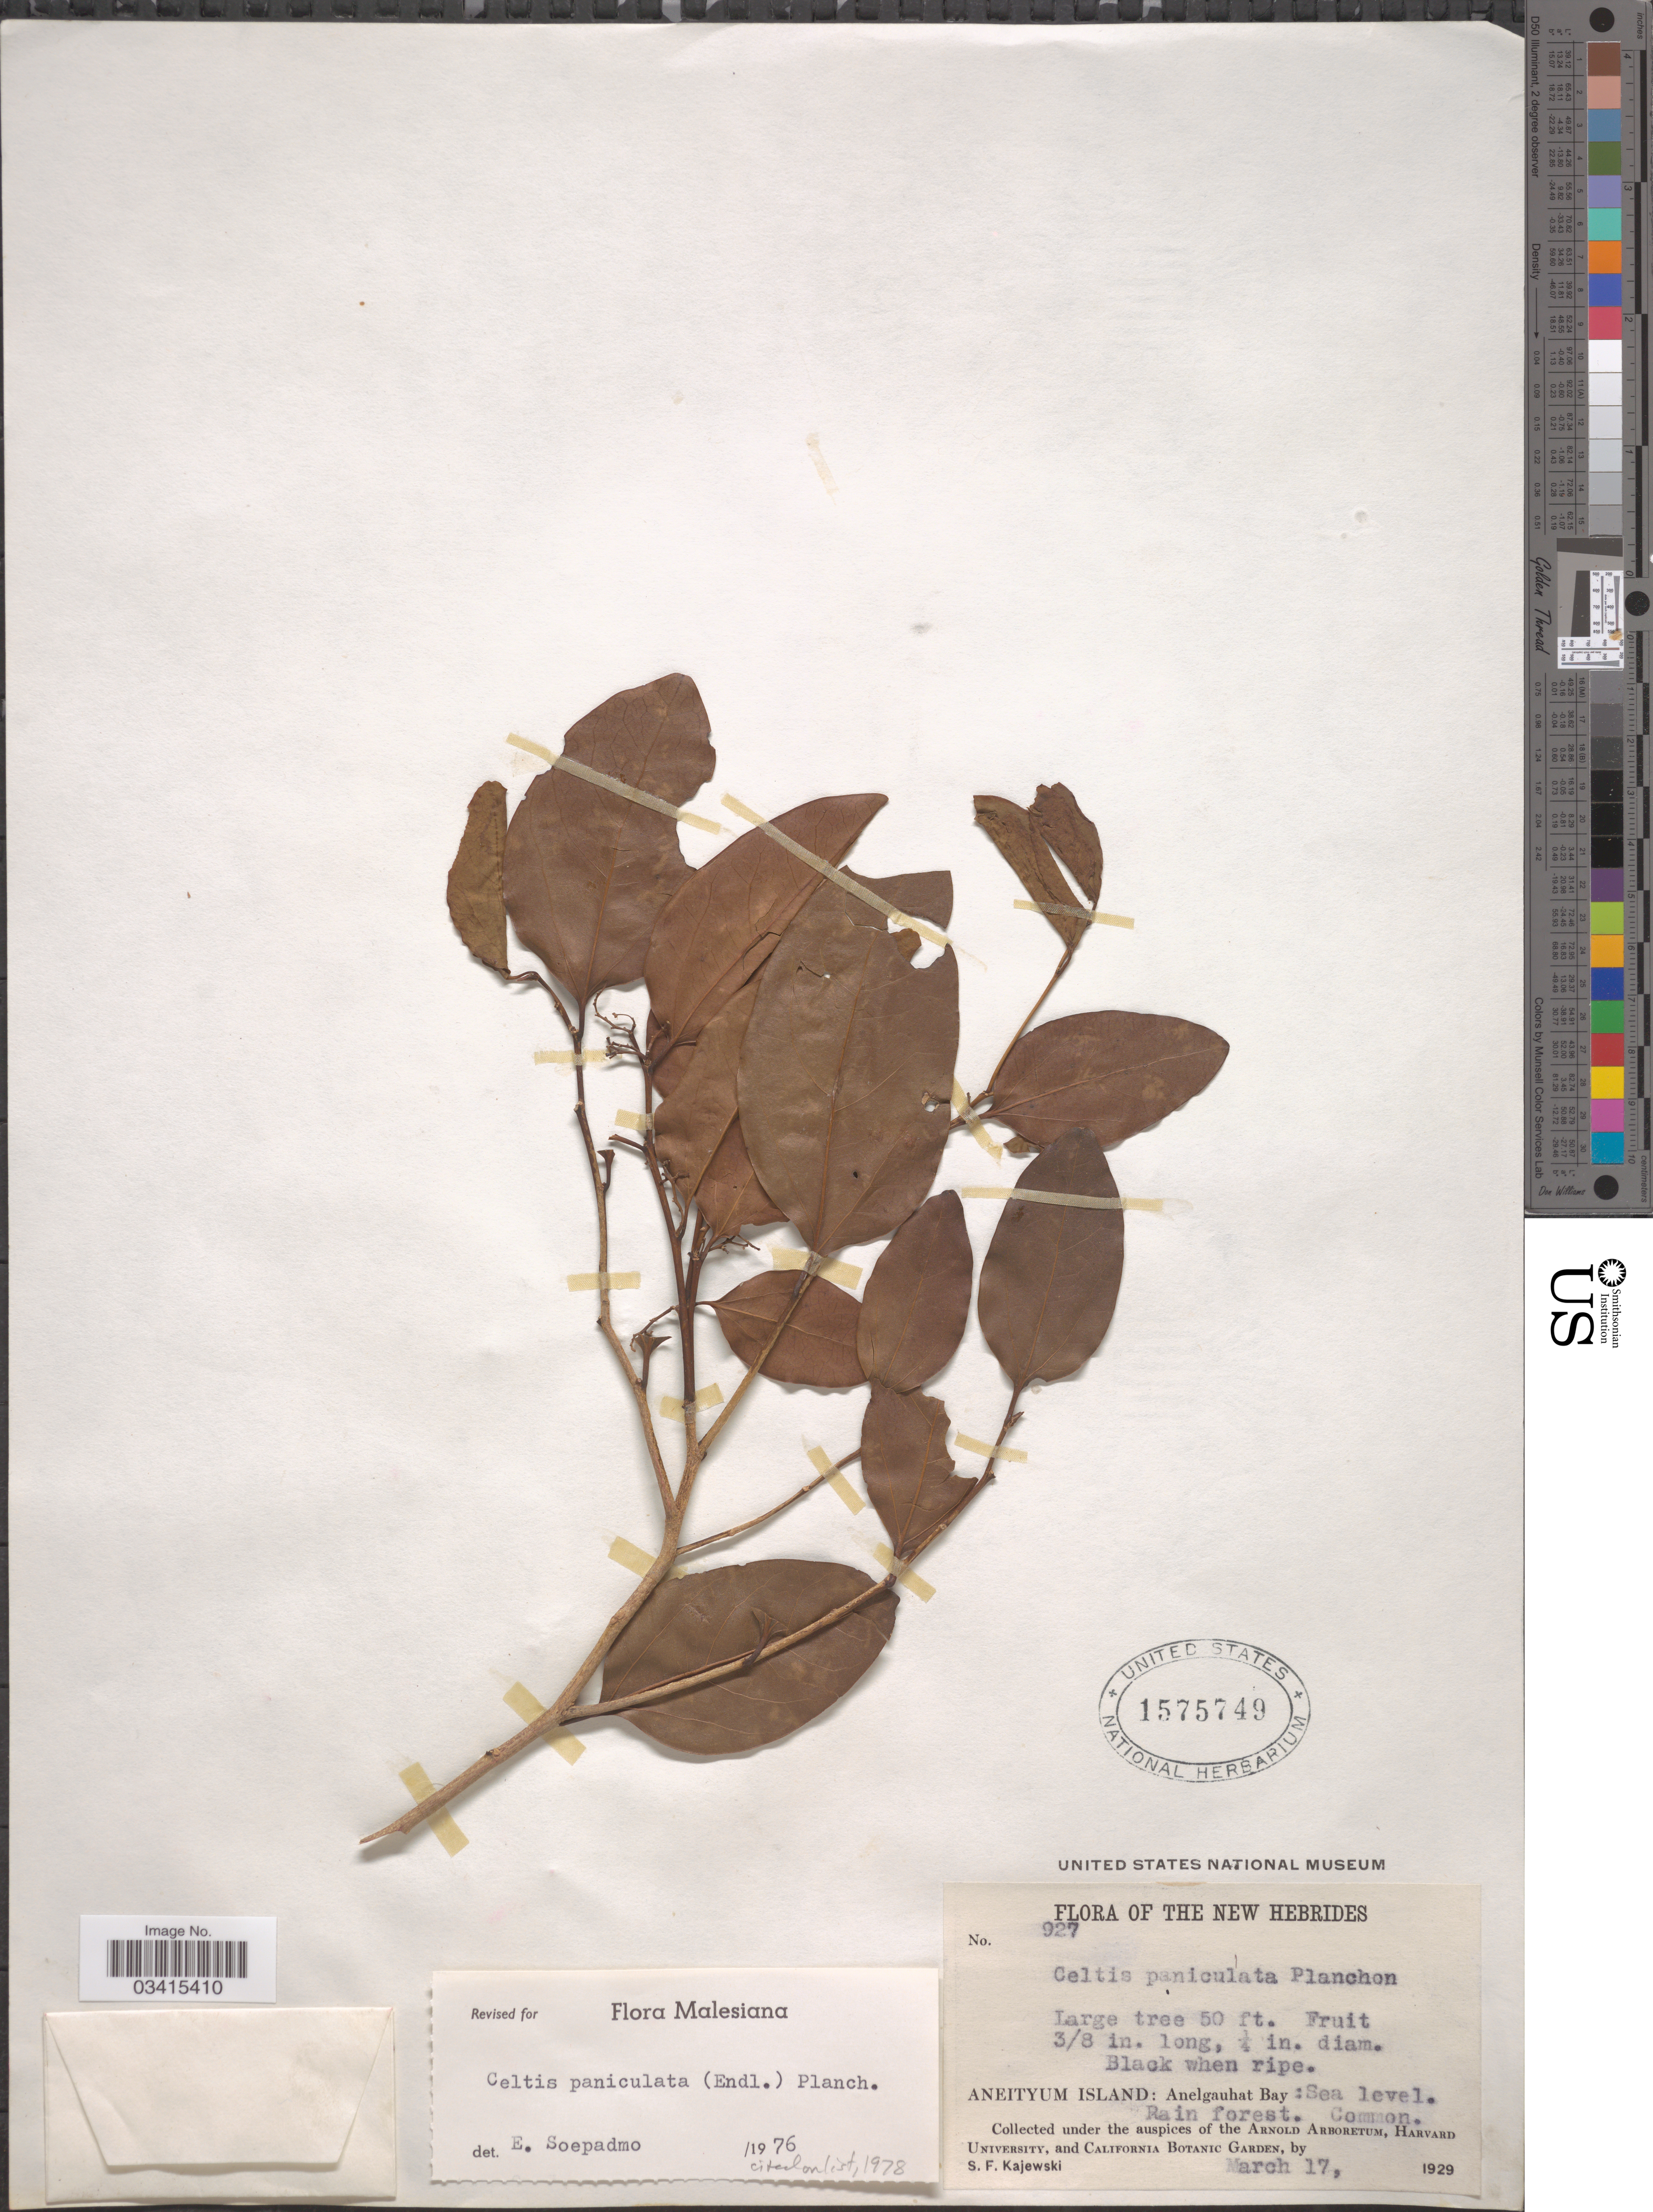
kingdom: Plantae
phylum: Tracheophyta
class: Magnoliopsida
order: Rosales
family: Cannabaceae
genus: Celtis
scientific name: Celtis paniculata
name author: (Endl.) Planch.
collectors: S. Kajewski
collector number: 927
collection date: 1929-03-17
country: Vanuatu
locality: The New Hebrides. Aneityum Island: Anelgauhat Bay.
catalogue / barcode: US 1575749